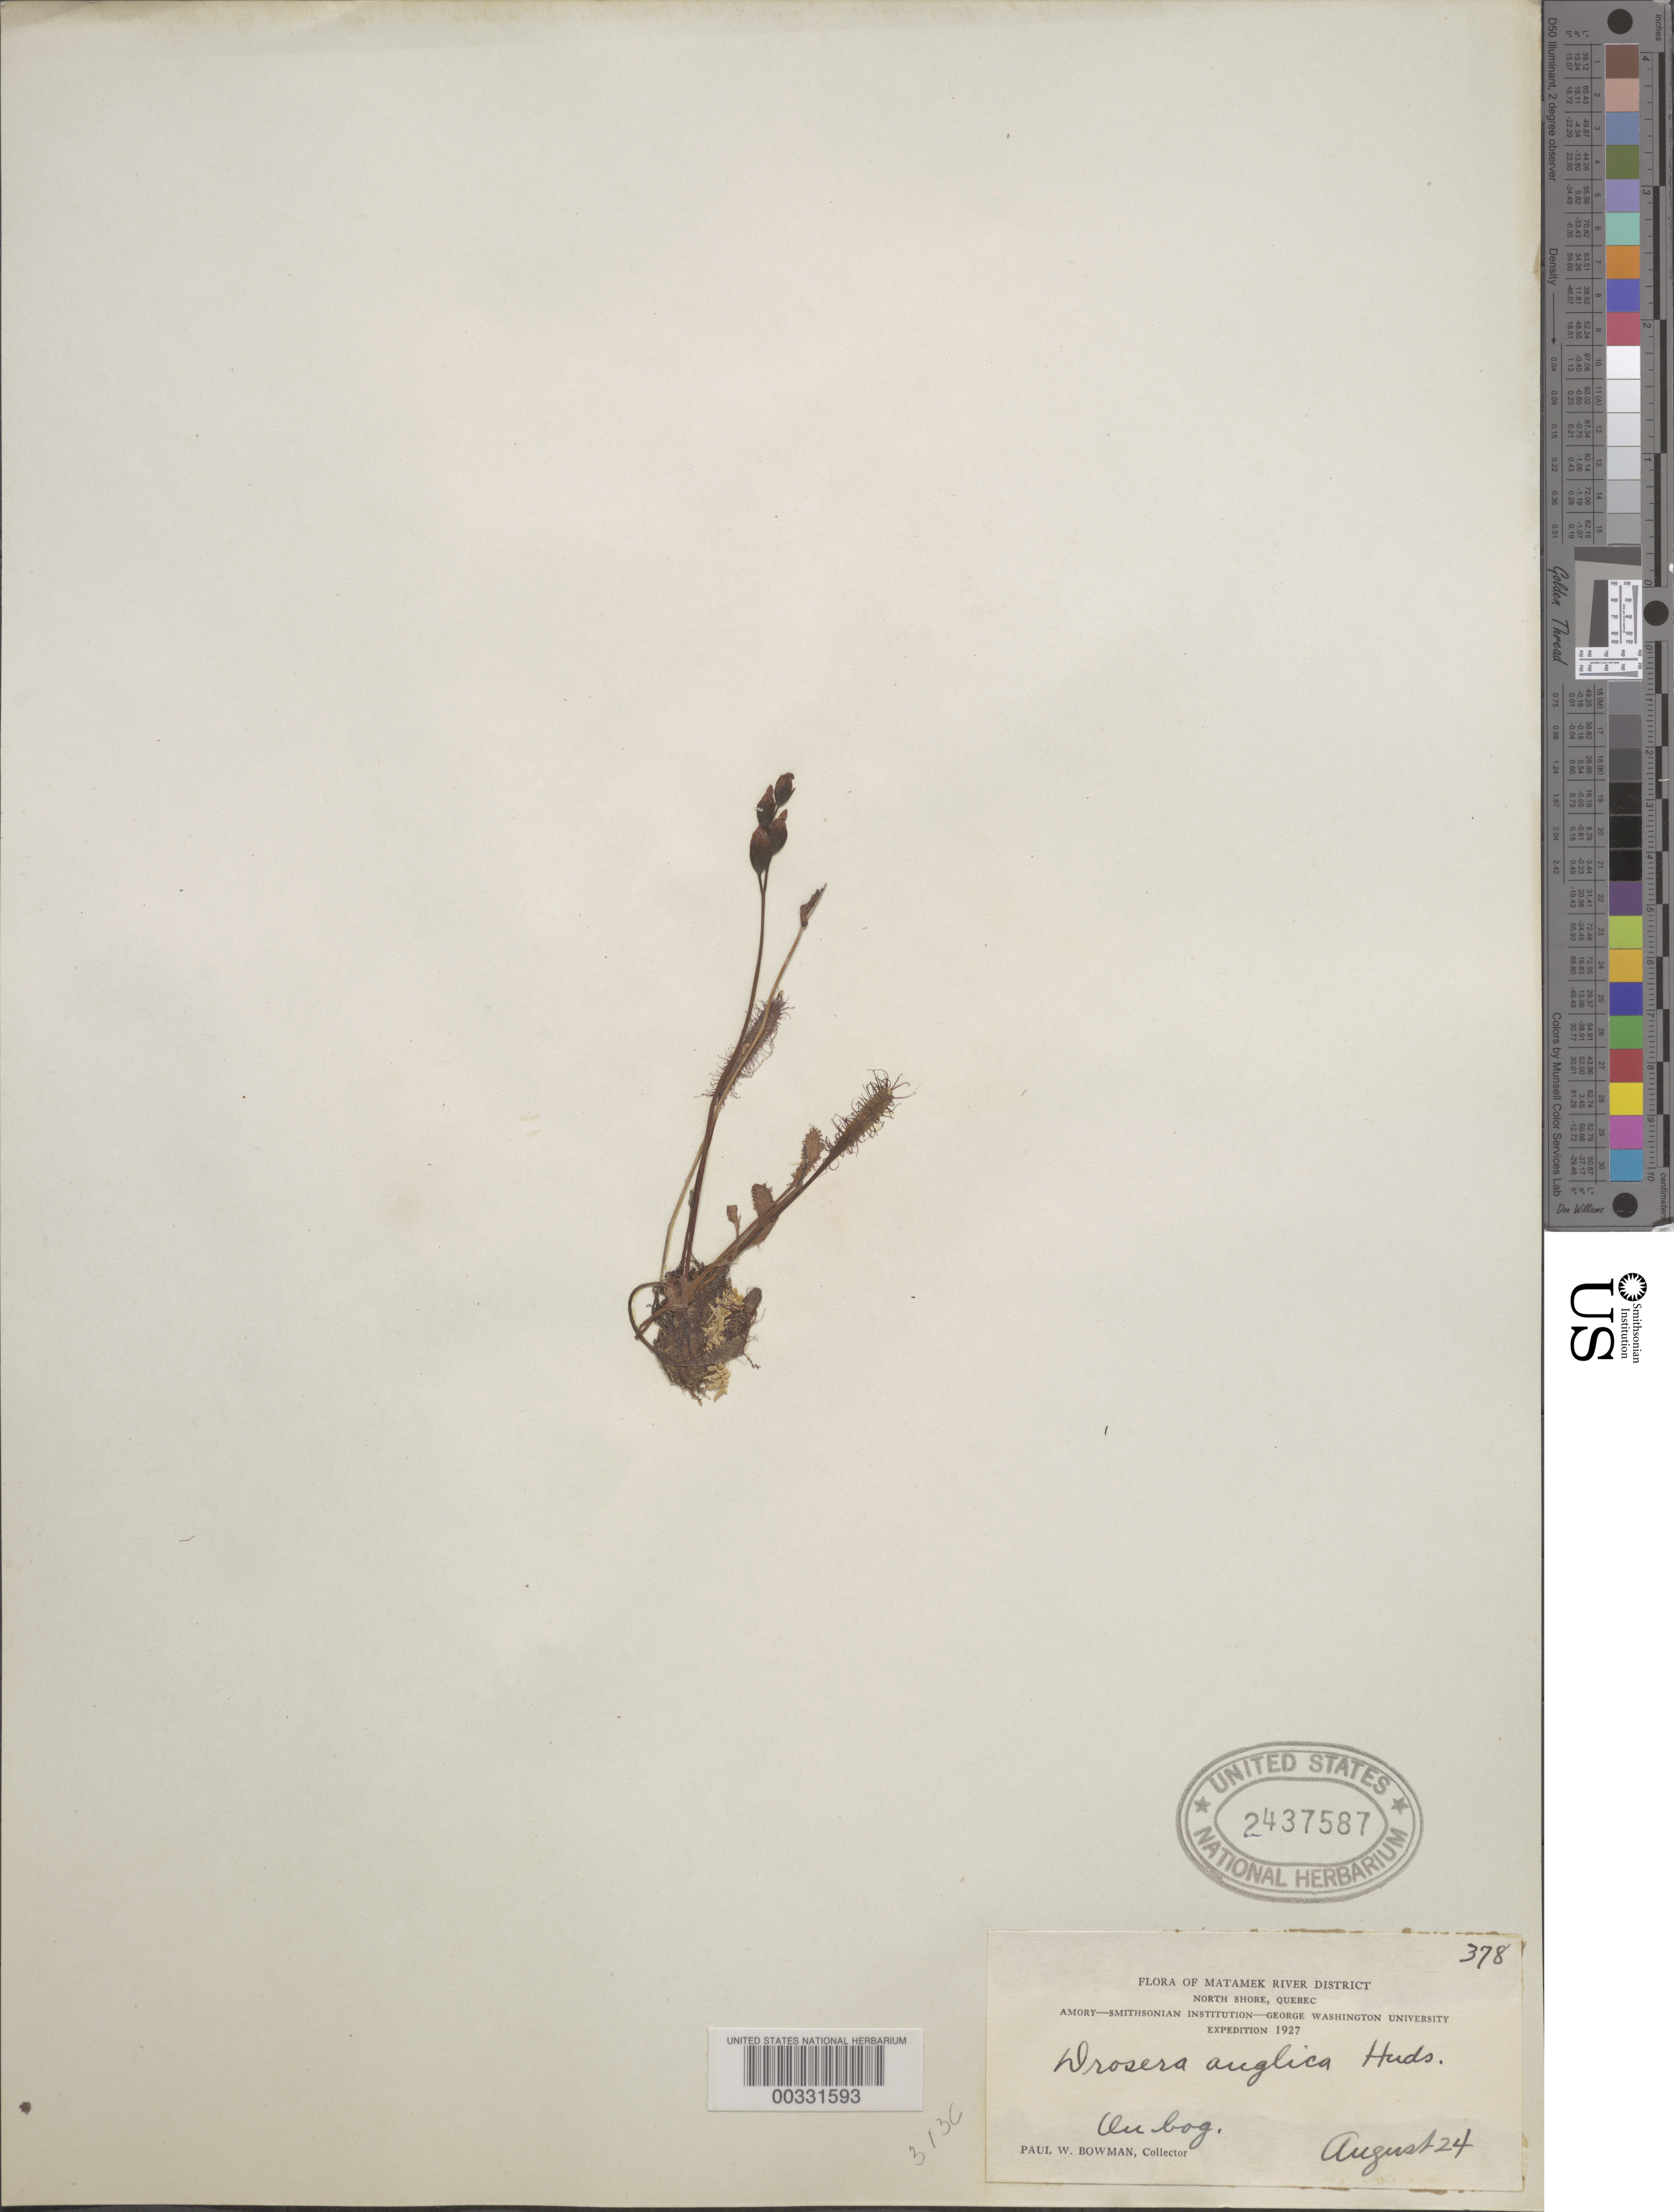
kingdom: Plantae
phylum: Tracheophyta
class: Magnoliopsida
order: Caryophyllales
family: Droseraceae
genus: Drosera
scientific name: Drosera anglica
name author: Huds.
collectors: P. Bowman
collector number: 378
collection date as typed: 24 Aug 1927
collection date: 1927-08-24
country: Canada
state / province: Quebec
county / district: Minganie ?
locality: Matamek river dist., north shore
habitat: In bog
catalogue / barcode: US 2437587